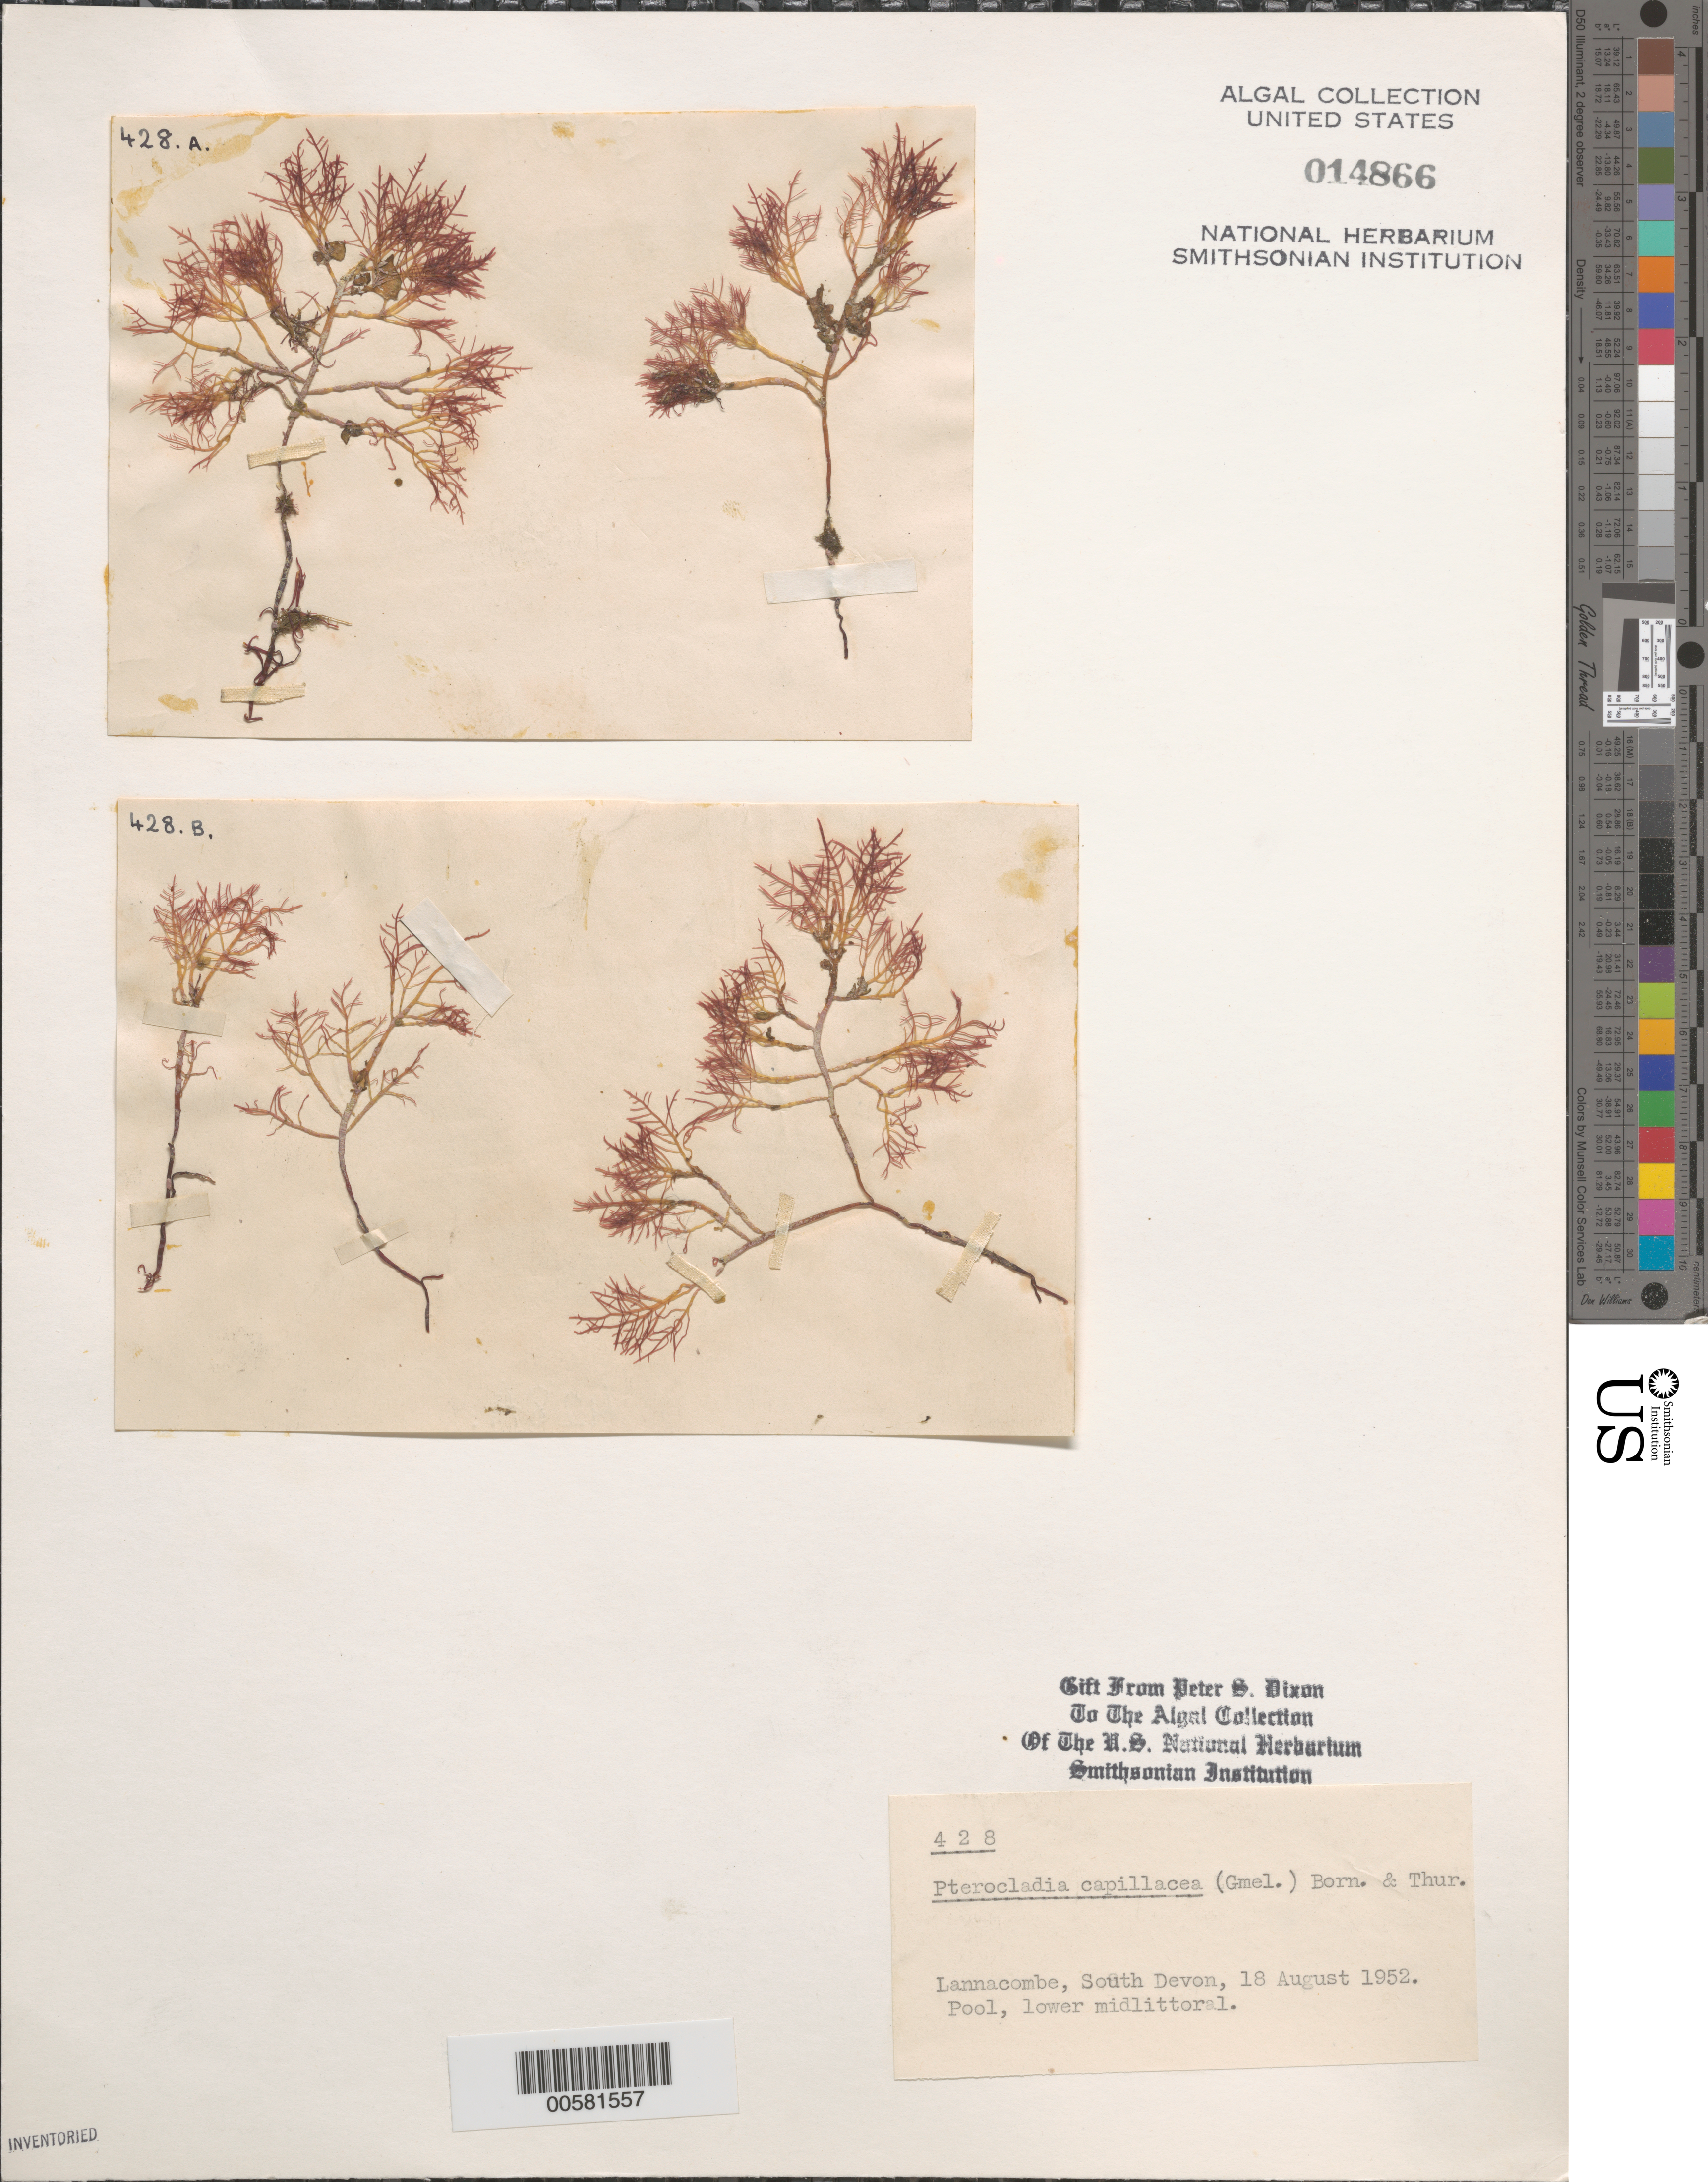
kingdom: Plantae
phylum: Rhodophyta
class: Florideophyceae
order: Gelidiales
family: Pterocladiaceae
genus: Pterocladiella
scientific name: Pterocladiella capillacea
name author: (S.G. Gmel.) Santelices & Hommers.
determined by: Algae name updating Project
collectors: P. S. Dixon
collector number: PSD 428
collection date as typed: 18 Aug 1952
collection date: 1952-08-18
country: United Kingdom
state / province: England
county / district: Devon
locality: Lannacombe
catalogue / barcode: US 14866